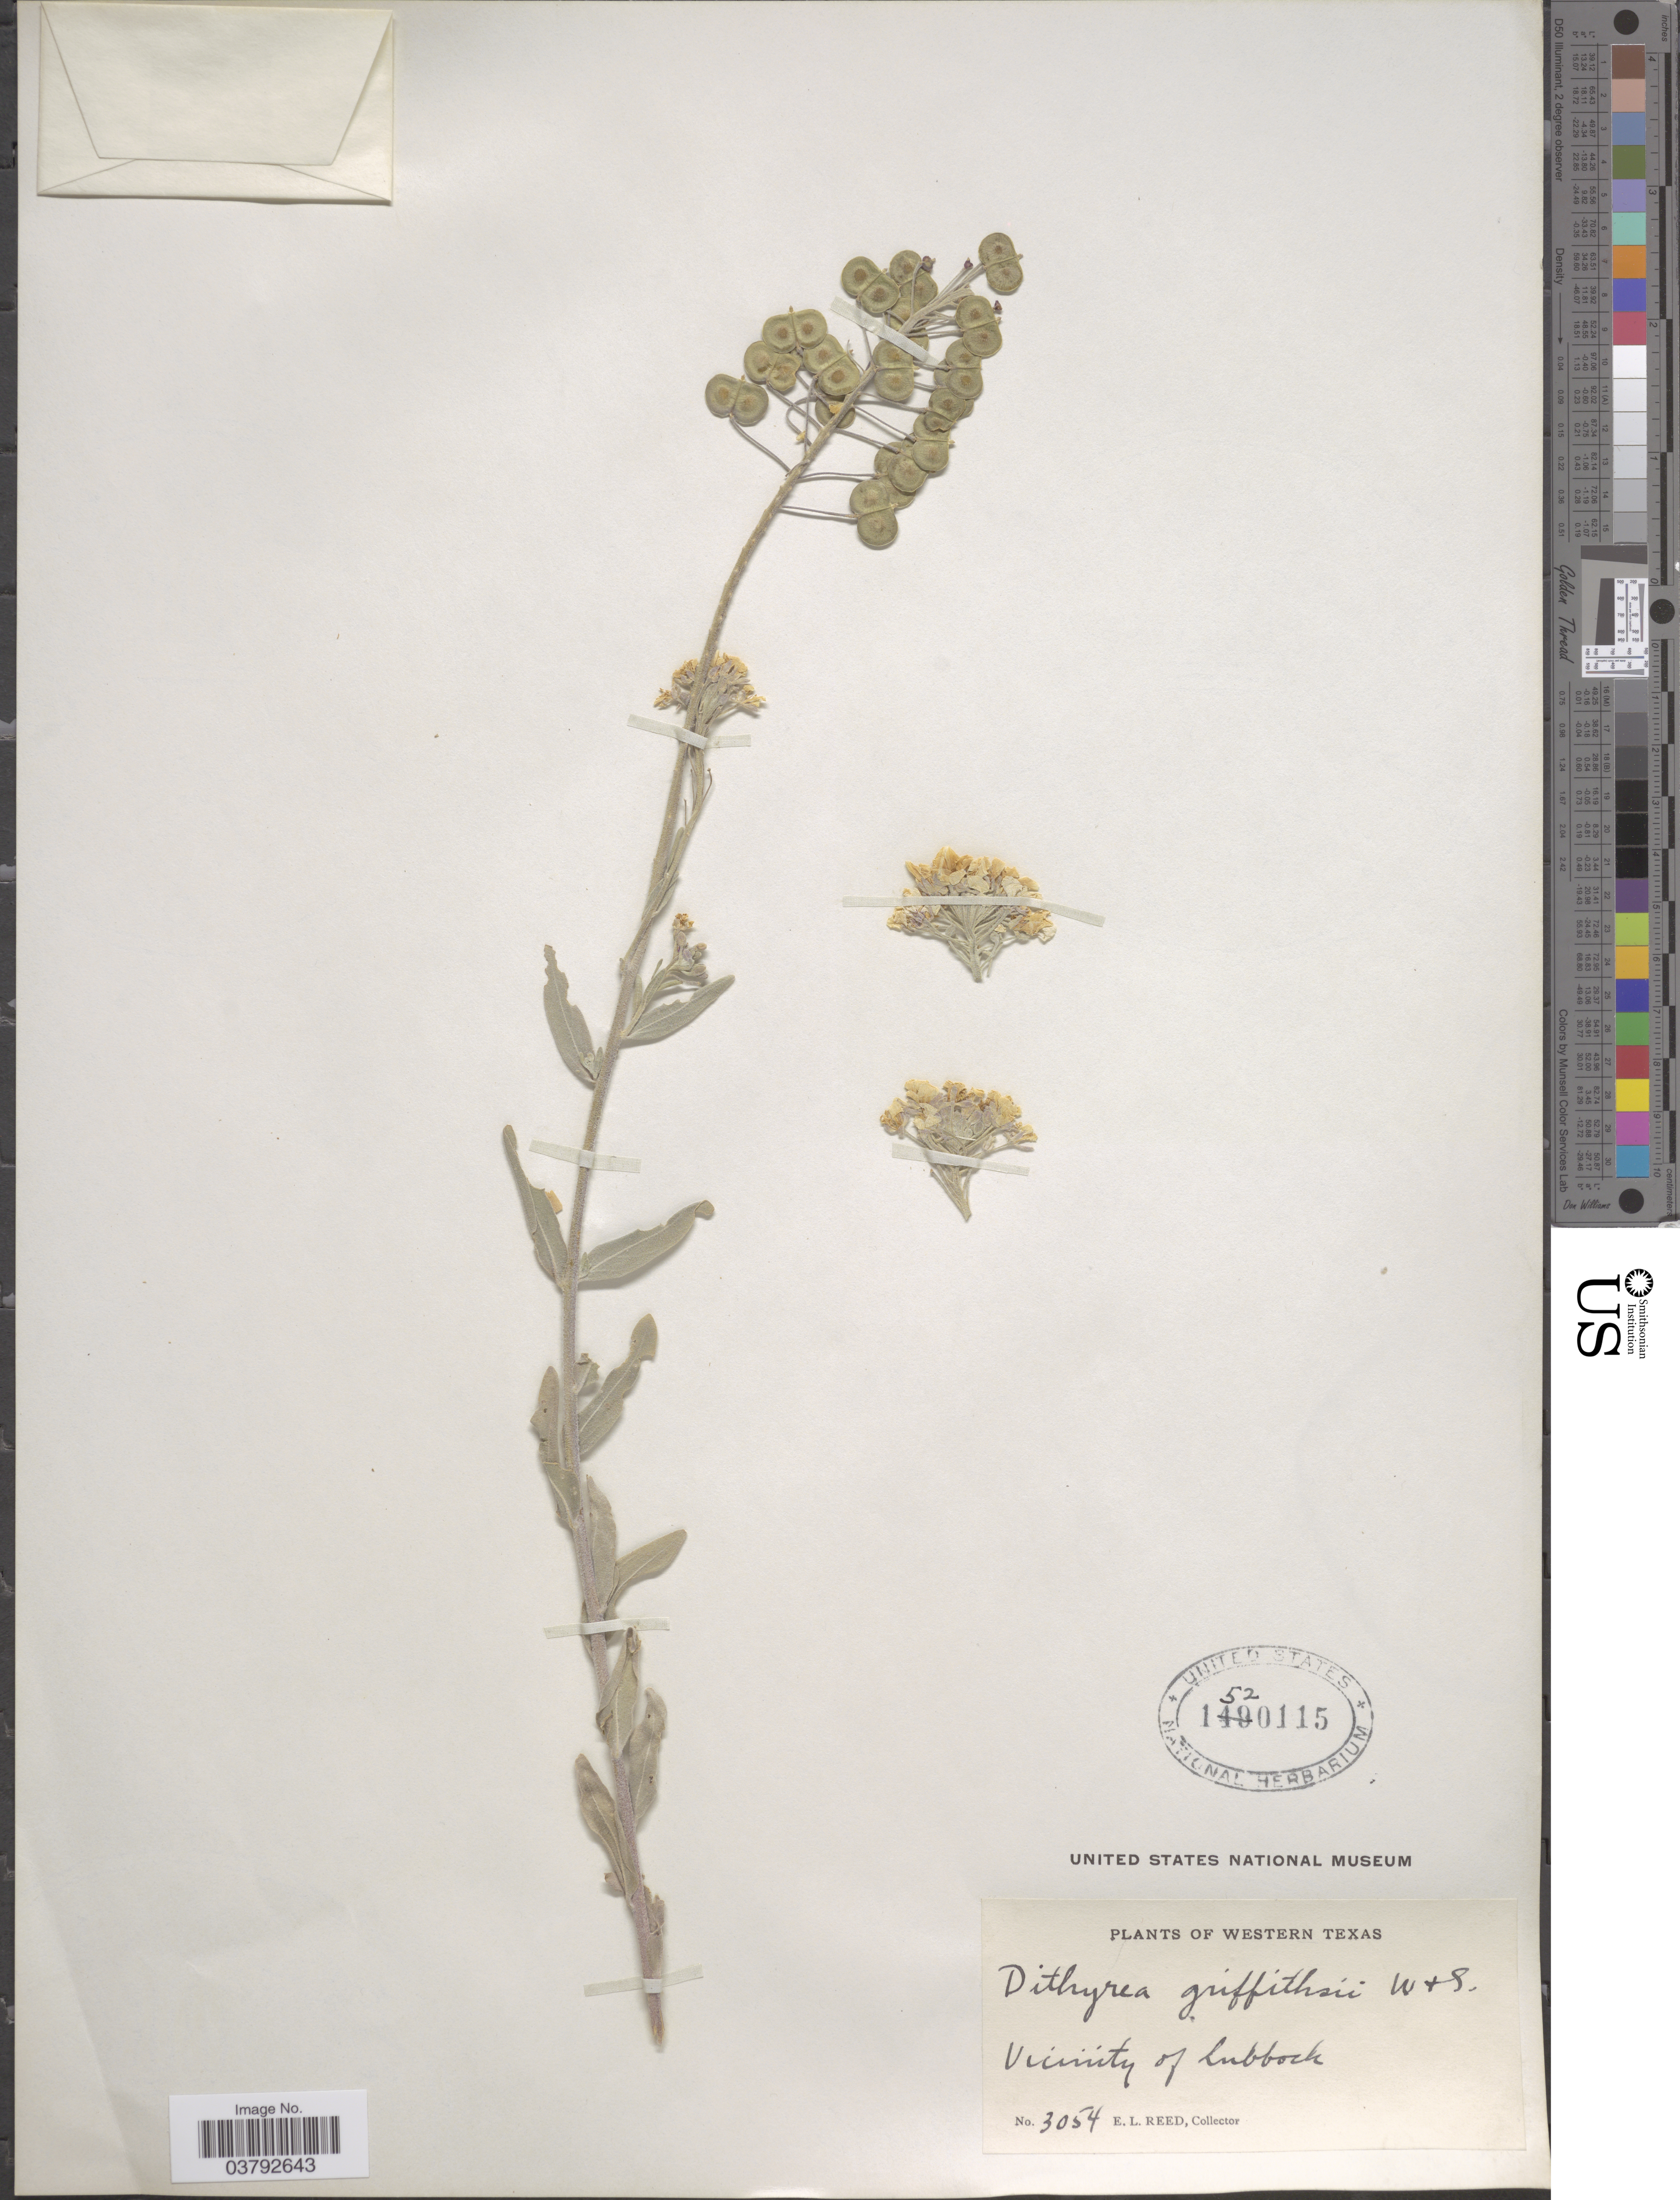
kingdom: Plantae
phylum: Tracheophyta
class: Magnoliopsida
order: Brassicales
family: Brassicaceae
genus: Dithyrea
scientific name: Dithyrea wislizeni var. griffithsii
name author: (Wooton & Standl.) Payson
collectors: E. Reed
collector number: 3054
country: United States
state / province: Texas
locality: Western Texas. Vicinity of Lubbock.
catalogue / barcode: US 1520115